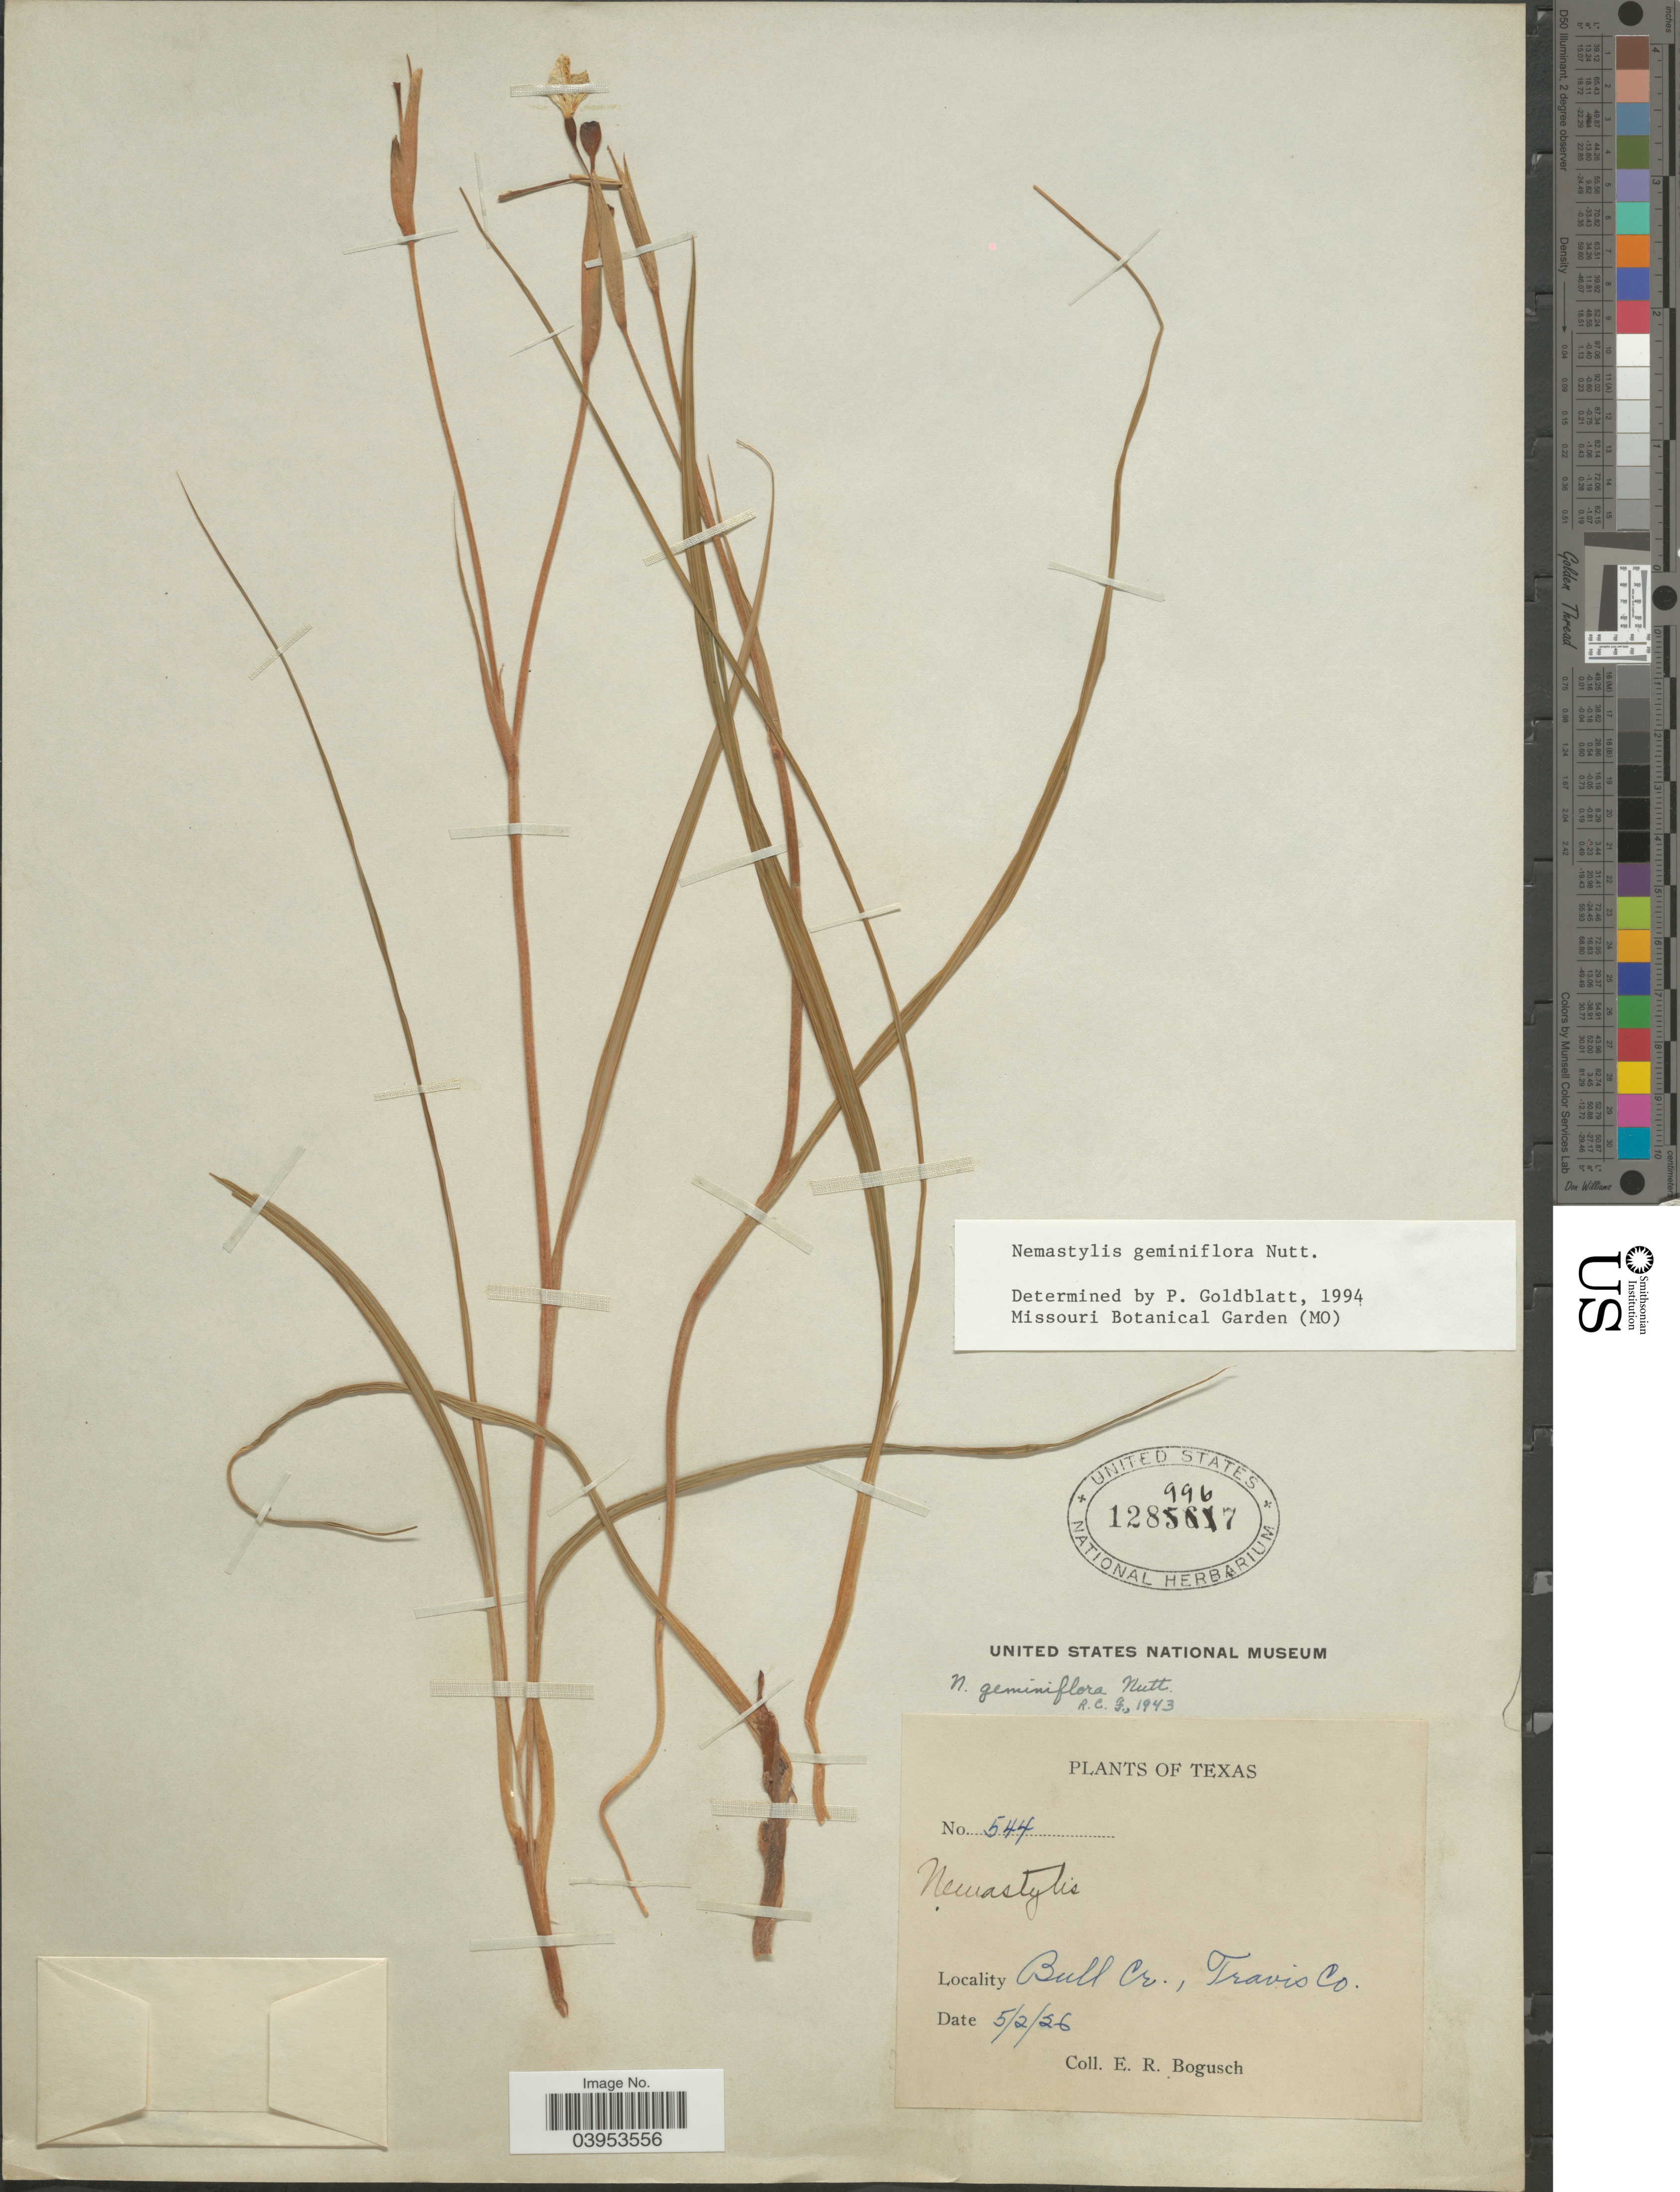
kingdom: Plantae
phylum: Tracheophyta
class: Liliopsida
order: Asparagales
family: Iridaceae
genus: Nemastylis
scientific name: Nemastylis geminiflora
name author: Nutt.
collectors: E. Bogusch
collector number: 544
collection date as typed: Transcribed d/m/y: 2/5/26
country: United States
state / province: Texas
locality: Bull Cr., Travis Co.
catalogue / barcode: US 1289967